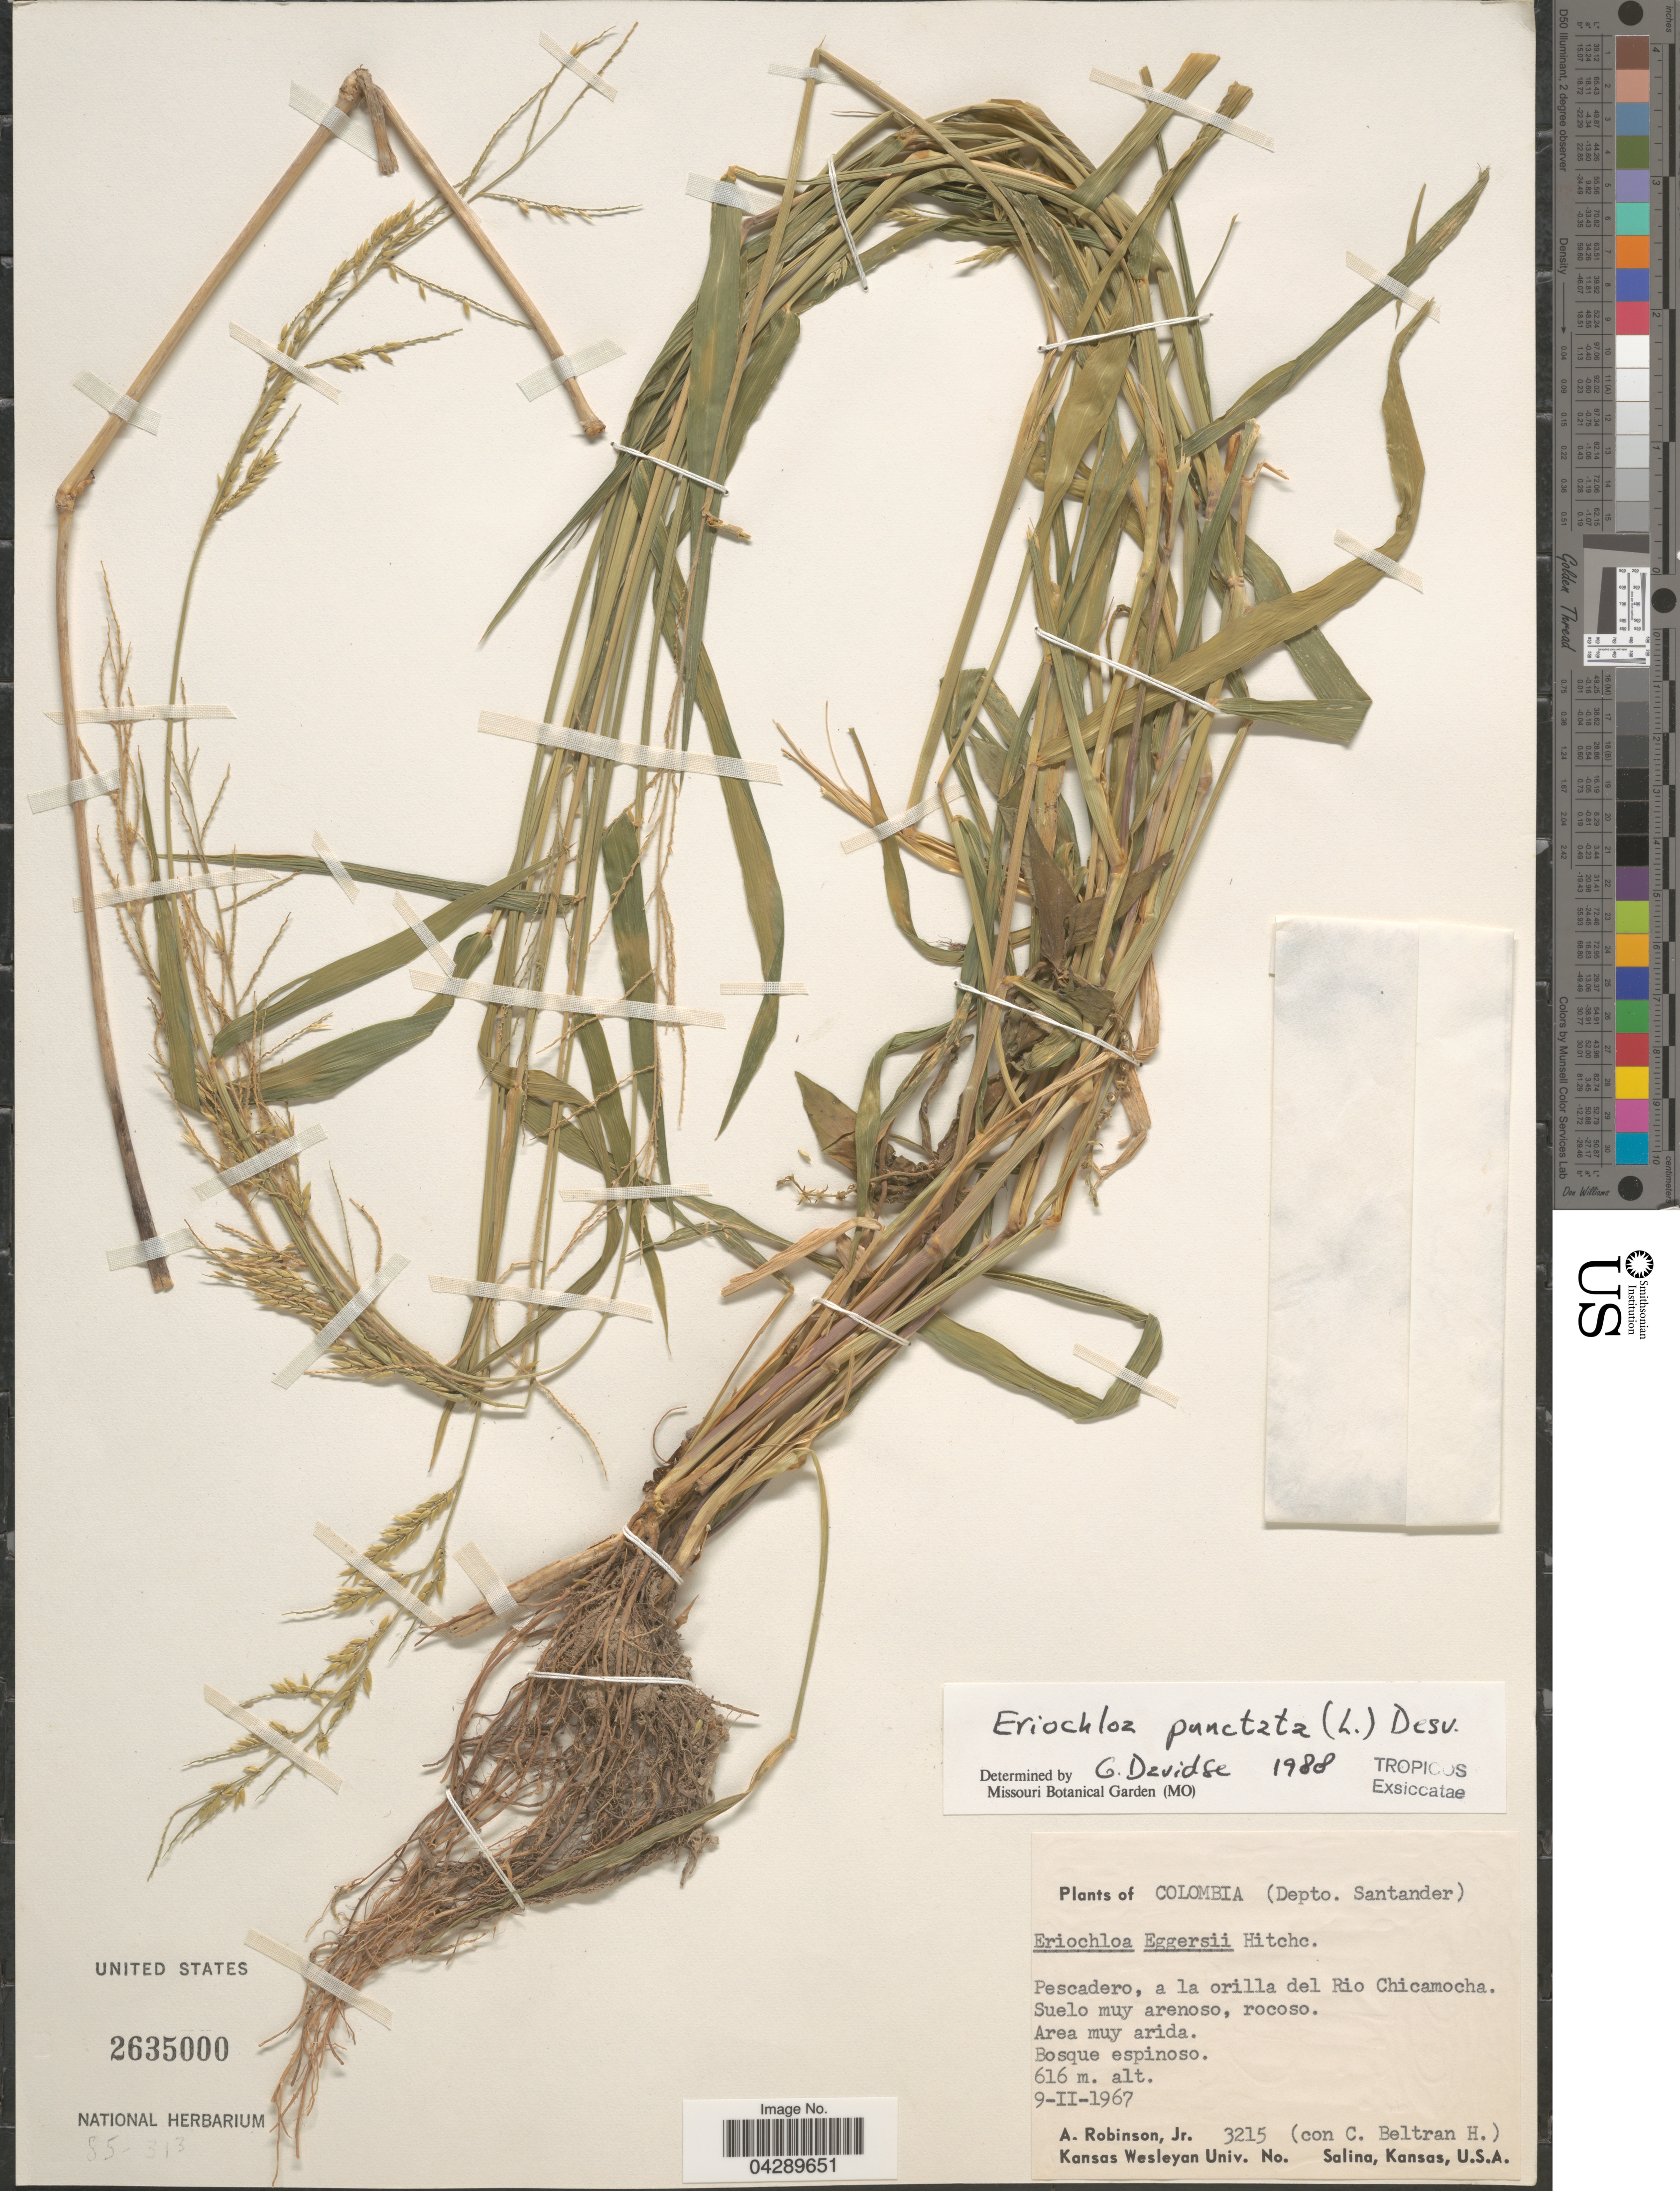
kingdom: Plantae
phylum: Tracheophyta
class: Liliopsida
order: Poales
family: Poaceae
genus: Eriochloa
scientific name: Eriochloa punctata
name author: (L.) Desv. ex Ham.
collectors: A. Robinson Jr. & H. Beltran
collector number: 3215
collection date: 1967-02-09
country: Colombia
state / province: Santander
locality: (Depto. Santander). Pescadero, a la orilla del Rio Chicamocha.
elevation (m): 616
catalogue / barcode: US 2635000